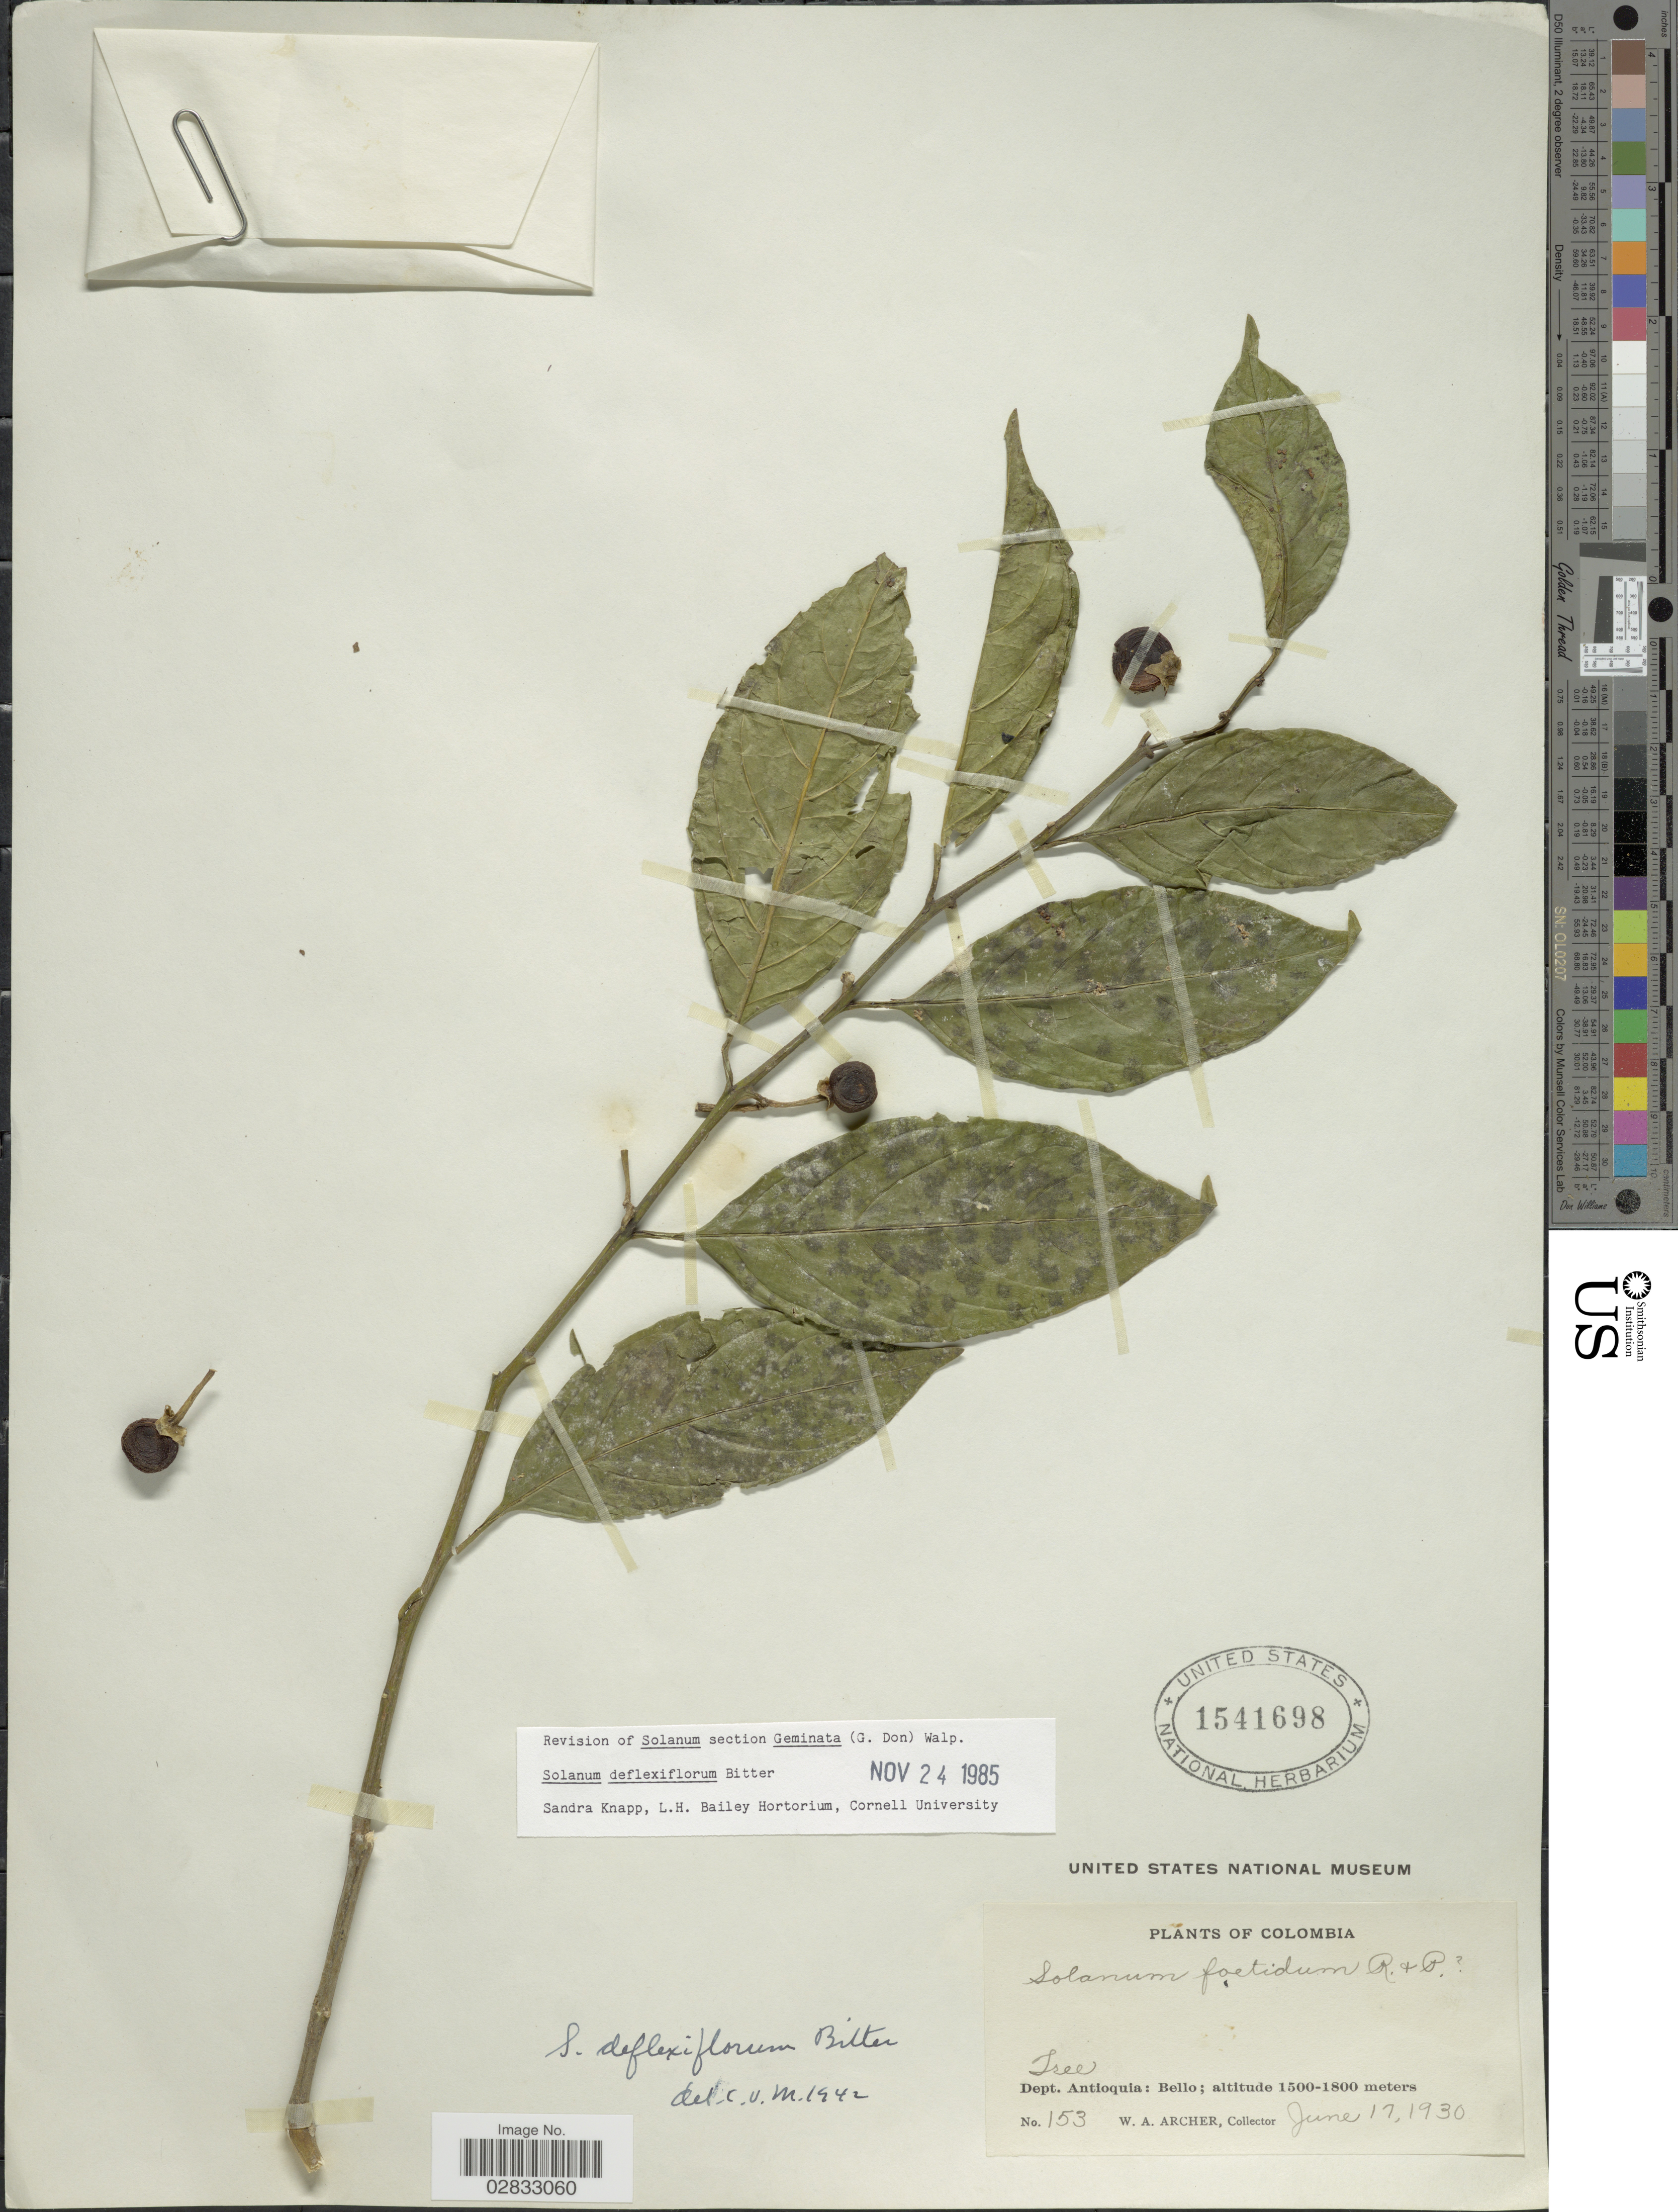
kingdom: Plantae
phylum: Tracheophyta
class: Magnoliopsida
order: Solanales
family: Solanaceae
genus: Solanum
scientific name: Solanum deflexiflorum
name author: Bitter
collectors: W. A. Archer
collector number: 153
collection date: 1930-06-17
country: Colombia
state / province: Antioquia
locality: Dept. Antioquia: Bello.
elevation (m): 1500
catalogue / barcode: US 1541698